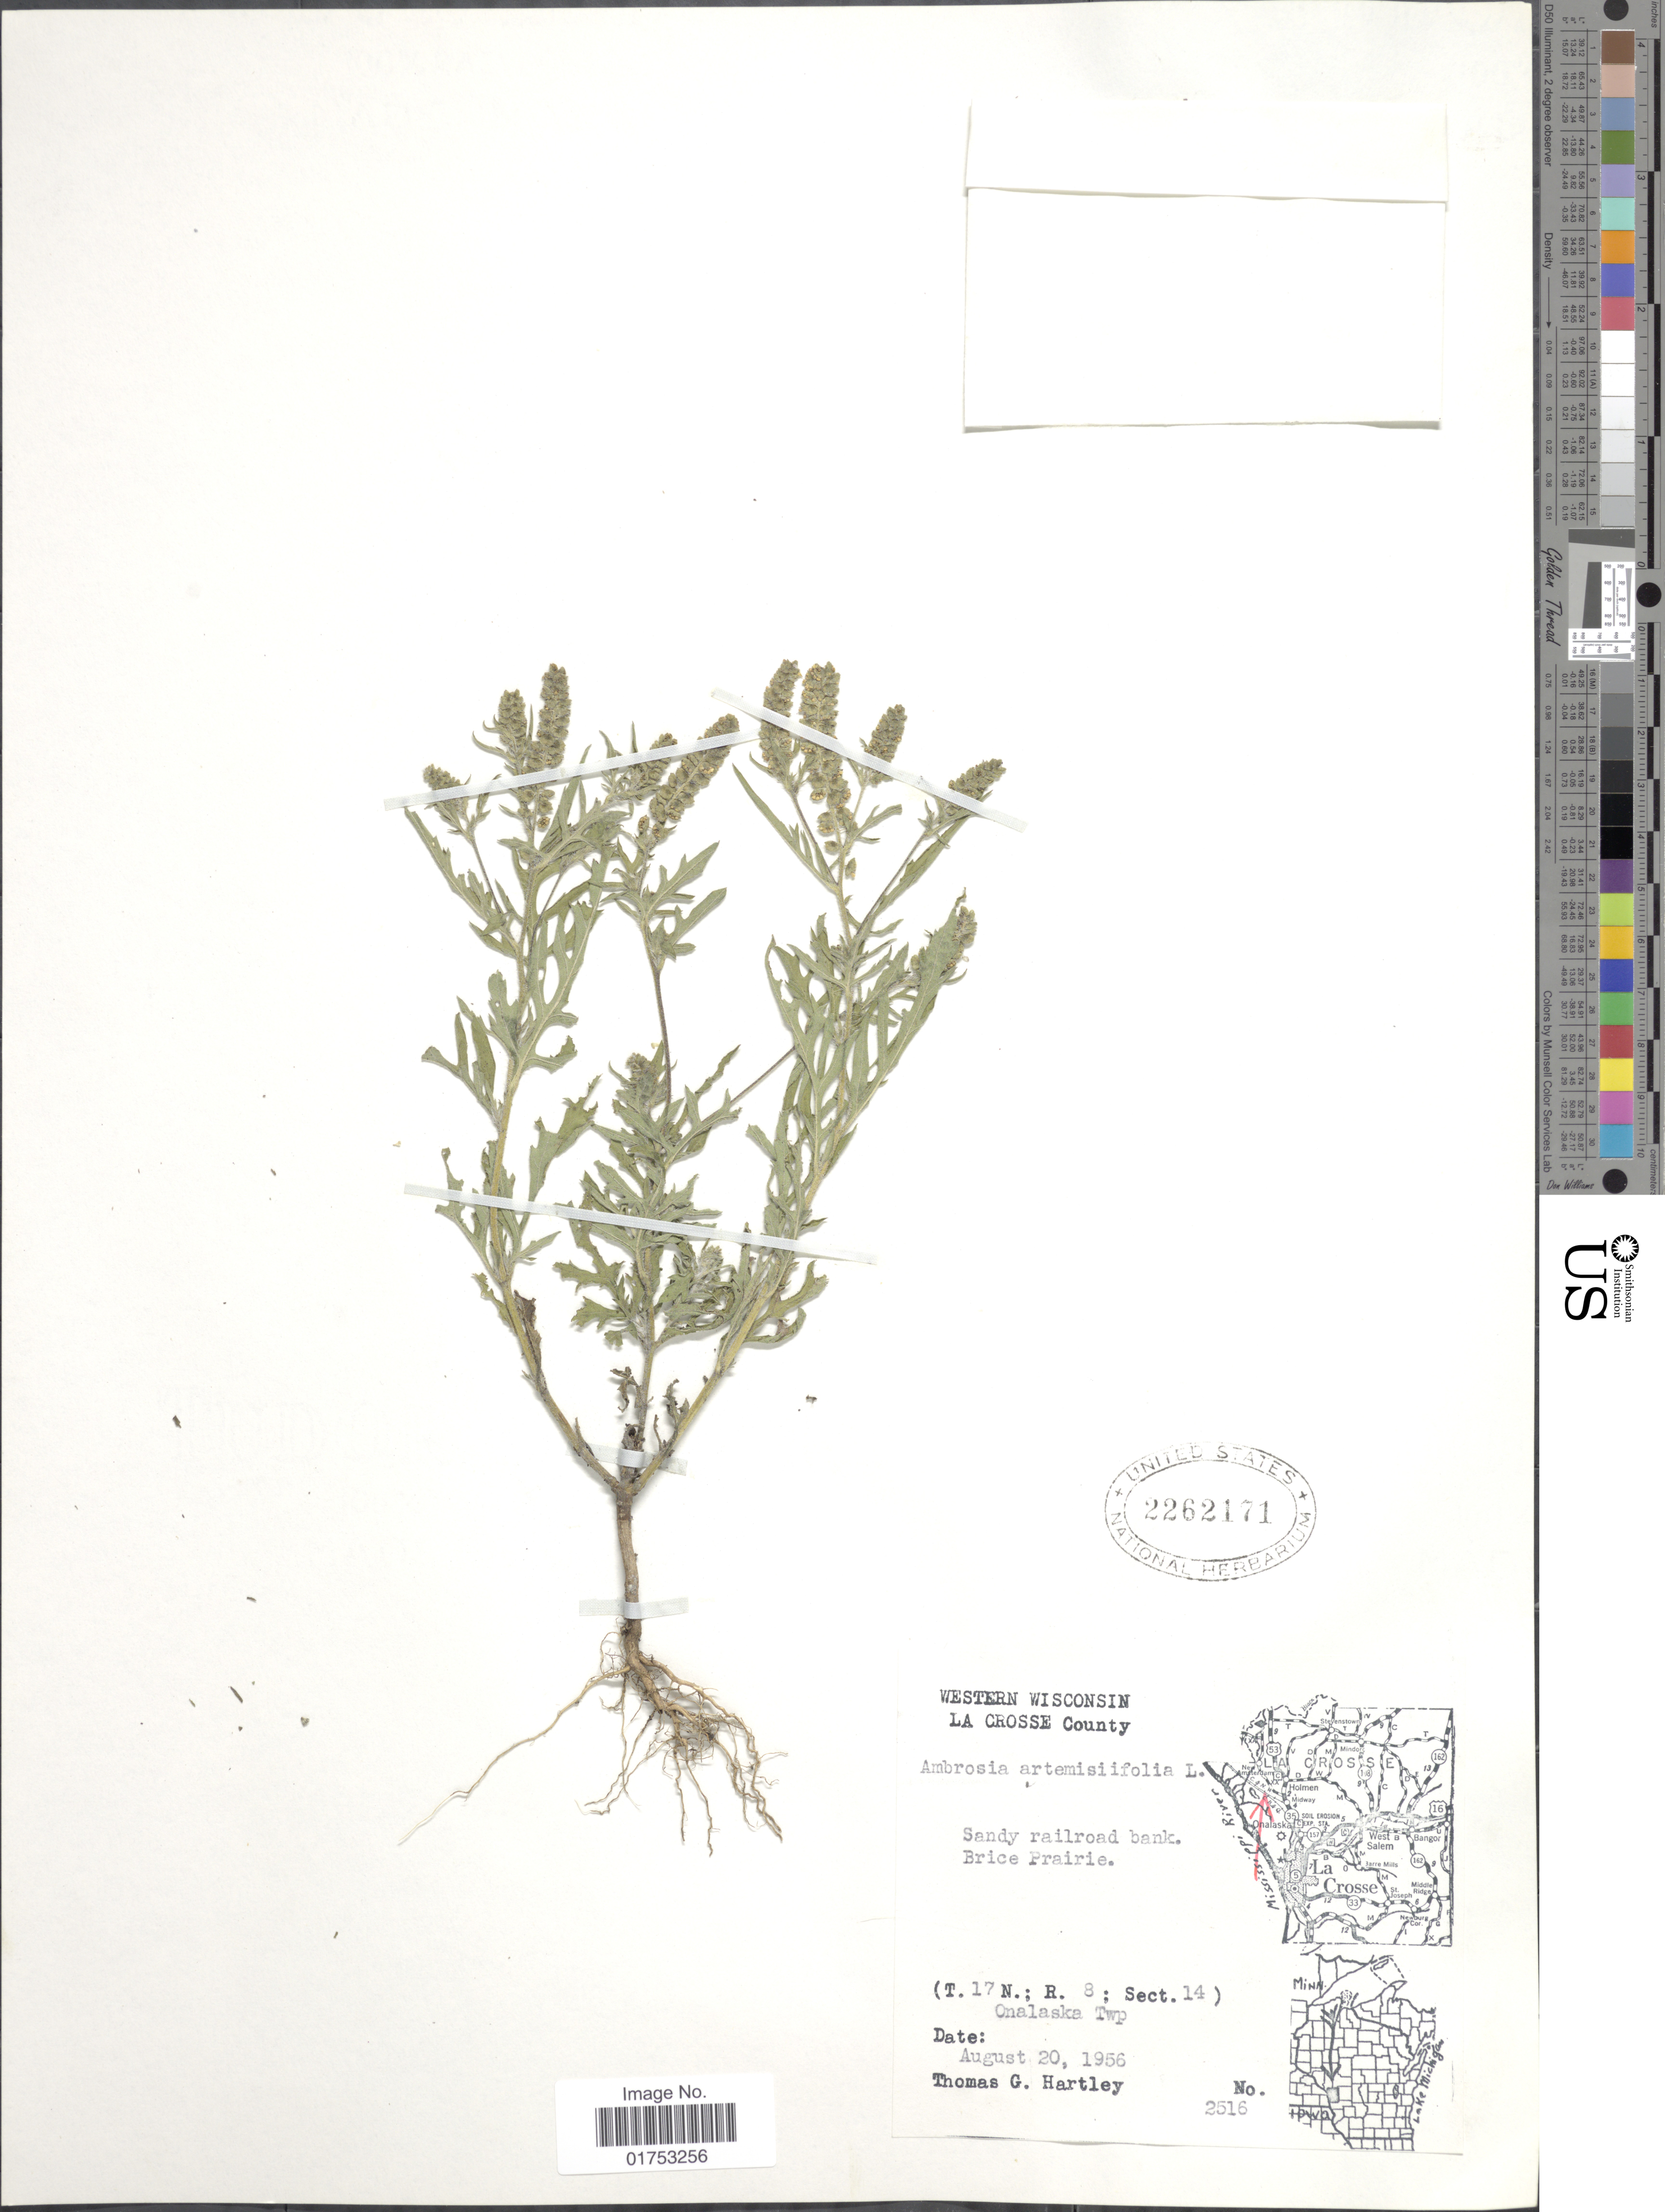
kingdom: Plantae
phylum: Tracheophyta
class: Magnoliopsida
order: Asterales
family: Asteraceae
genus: Ambrosia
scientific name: Ambrosia artemisiifolia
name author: L.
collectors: T. G. Hartley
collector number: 2516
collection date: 1956-08-20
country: United States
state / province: Wisconsin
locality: Western Wisconsin, La Crosse County, Brice Prairie (T17N, R8, Sect 14), Onalaska Twp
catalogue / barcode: US 2262171